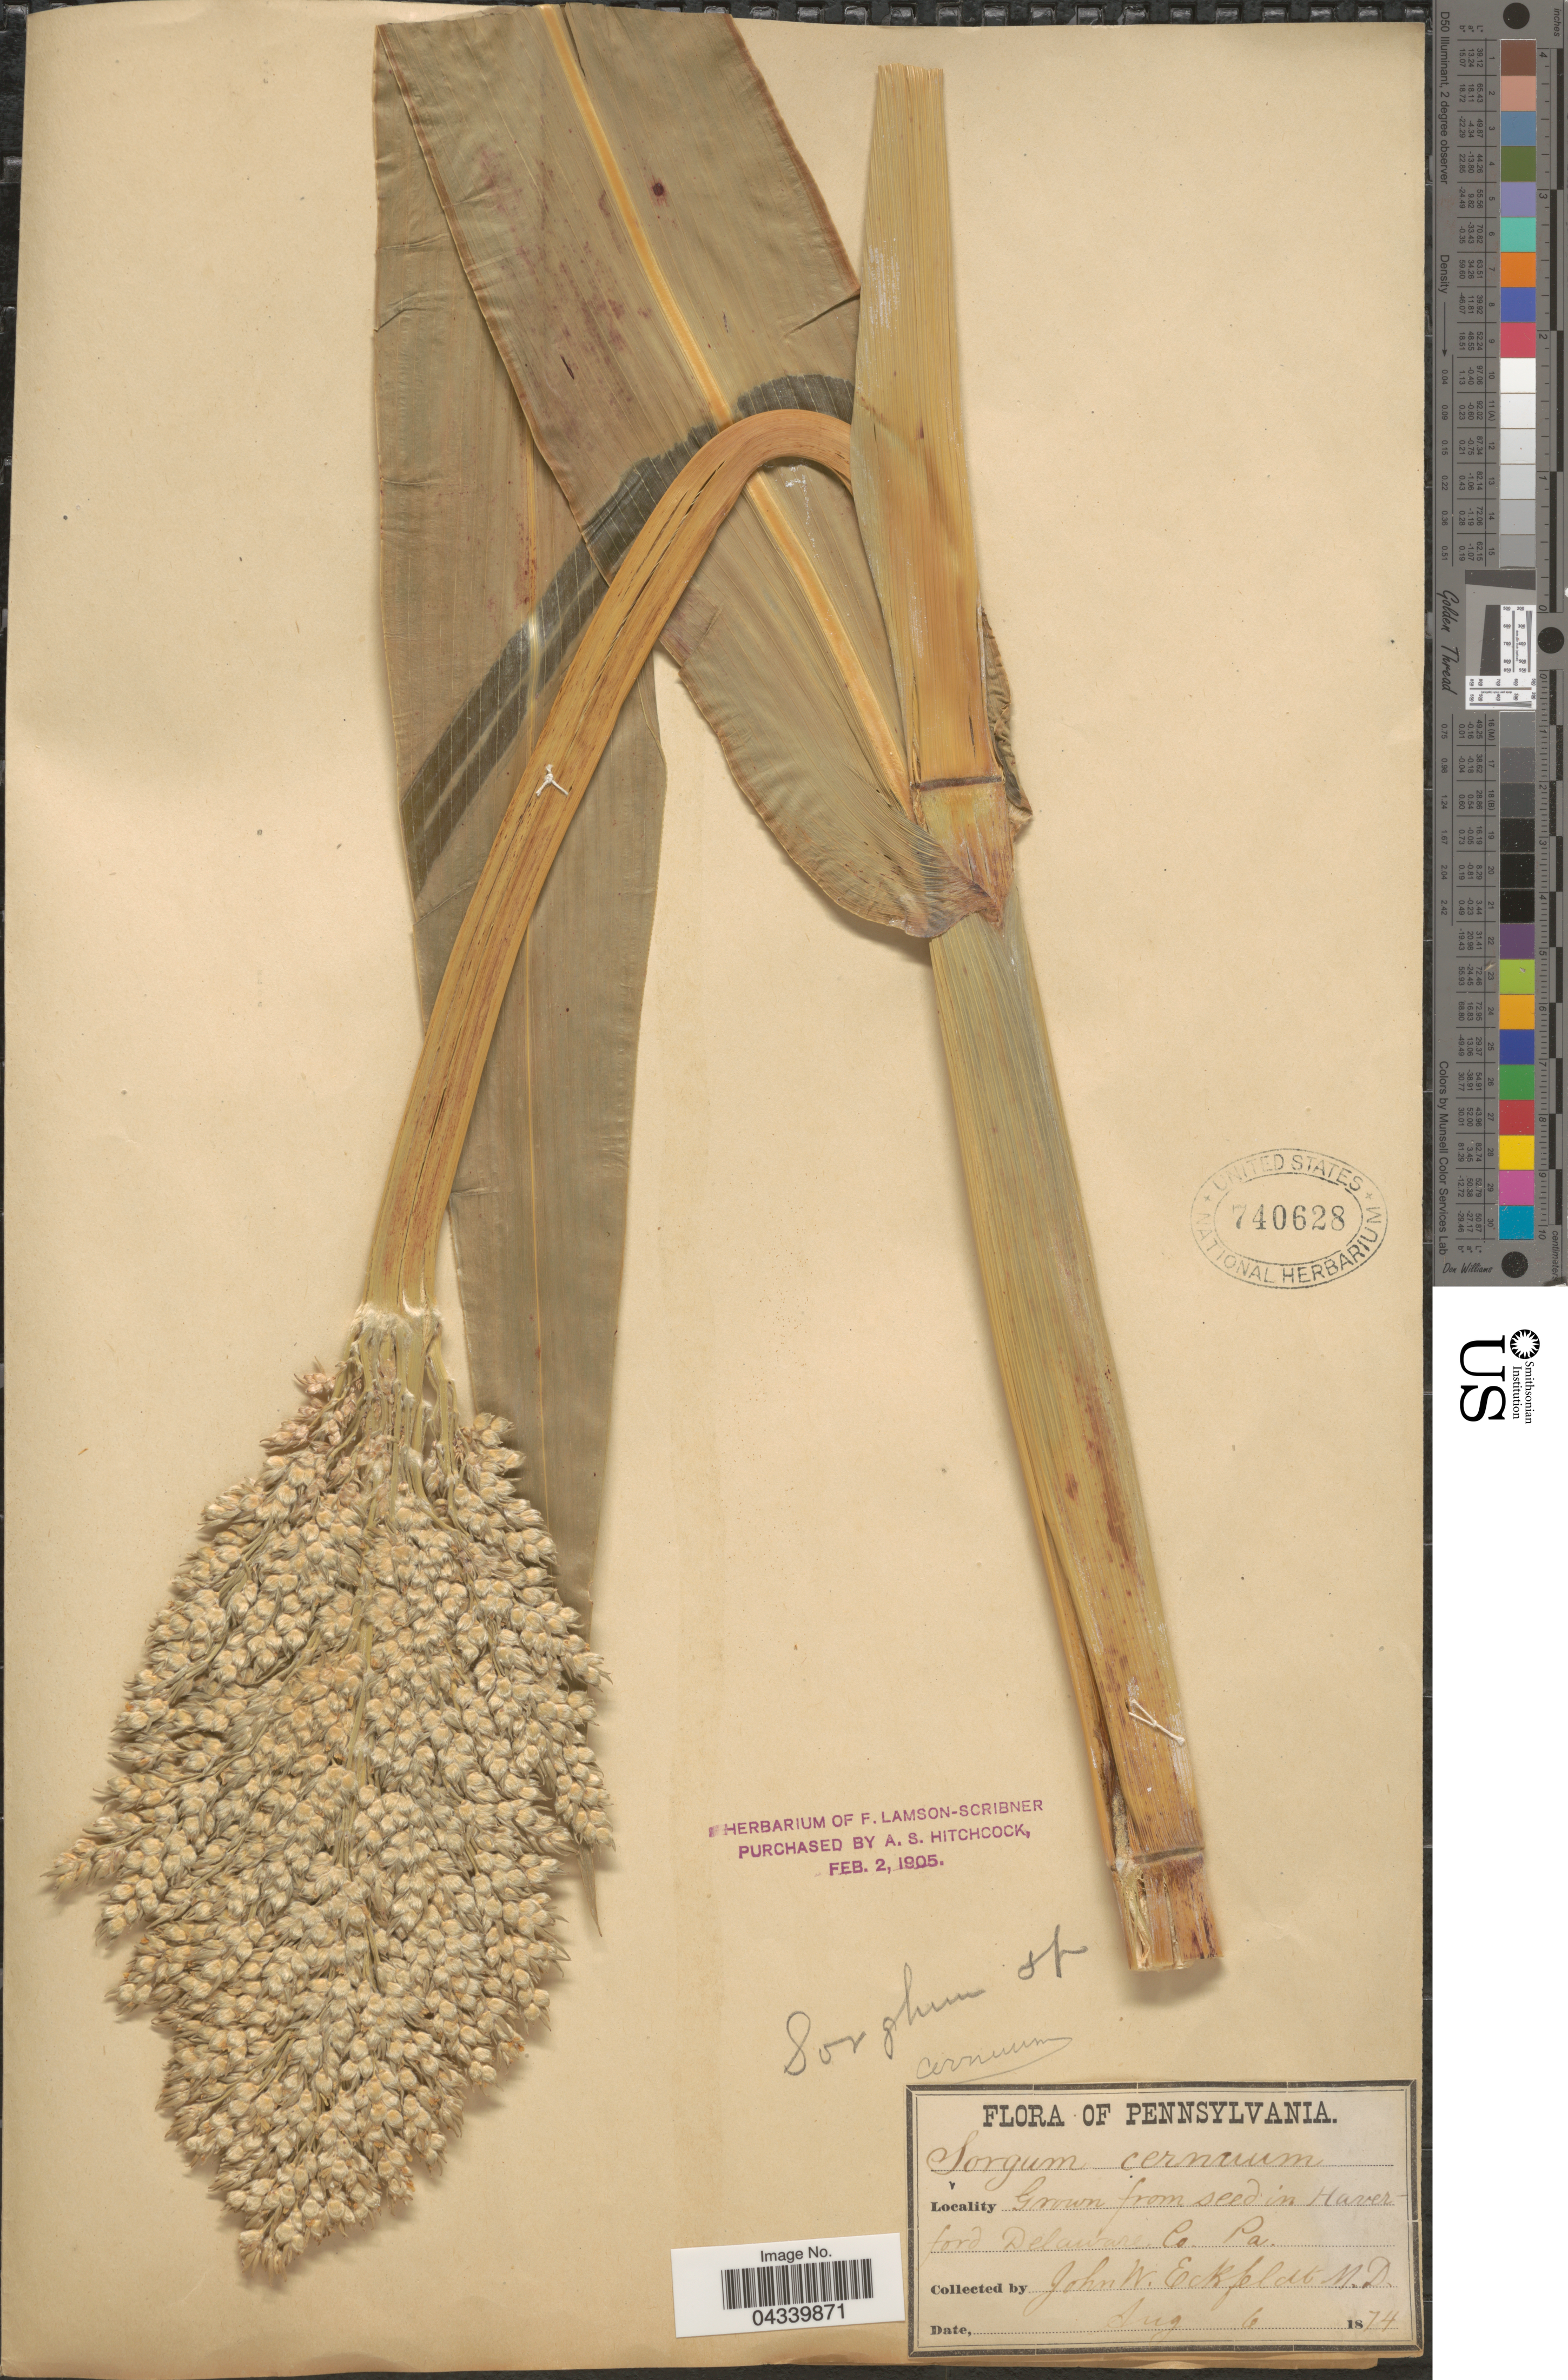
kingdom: Plantae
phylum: Tracheophyta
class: Liliopsida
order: Poales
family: Poaceae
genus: Sorghum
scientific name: Sorghum bicolor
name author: (L.) Moench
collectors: J. Eckieldt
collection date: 1874-08-06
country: United States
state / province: Pennsylvania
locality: In Haverford Delaware Co.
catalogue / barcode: US 740628